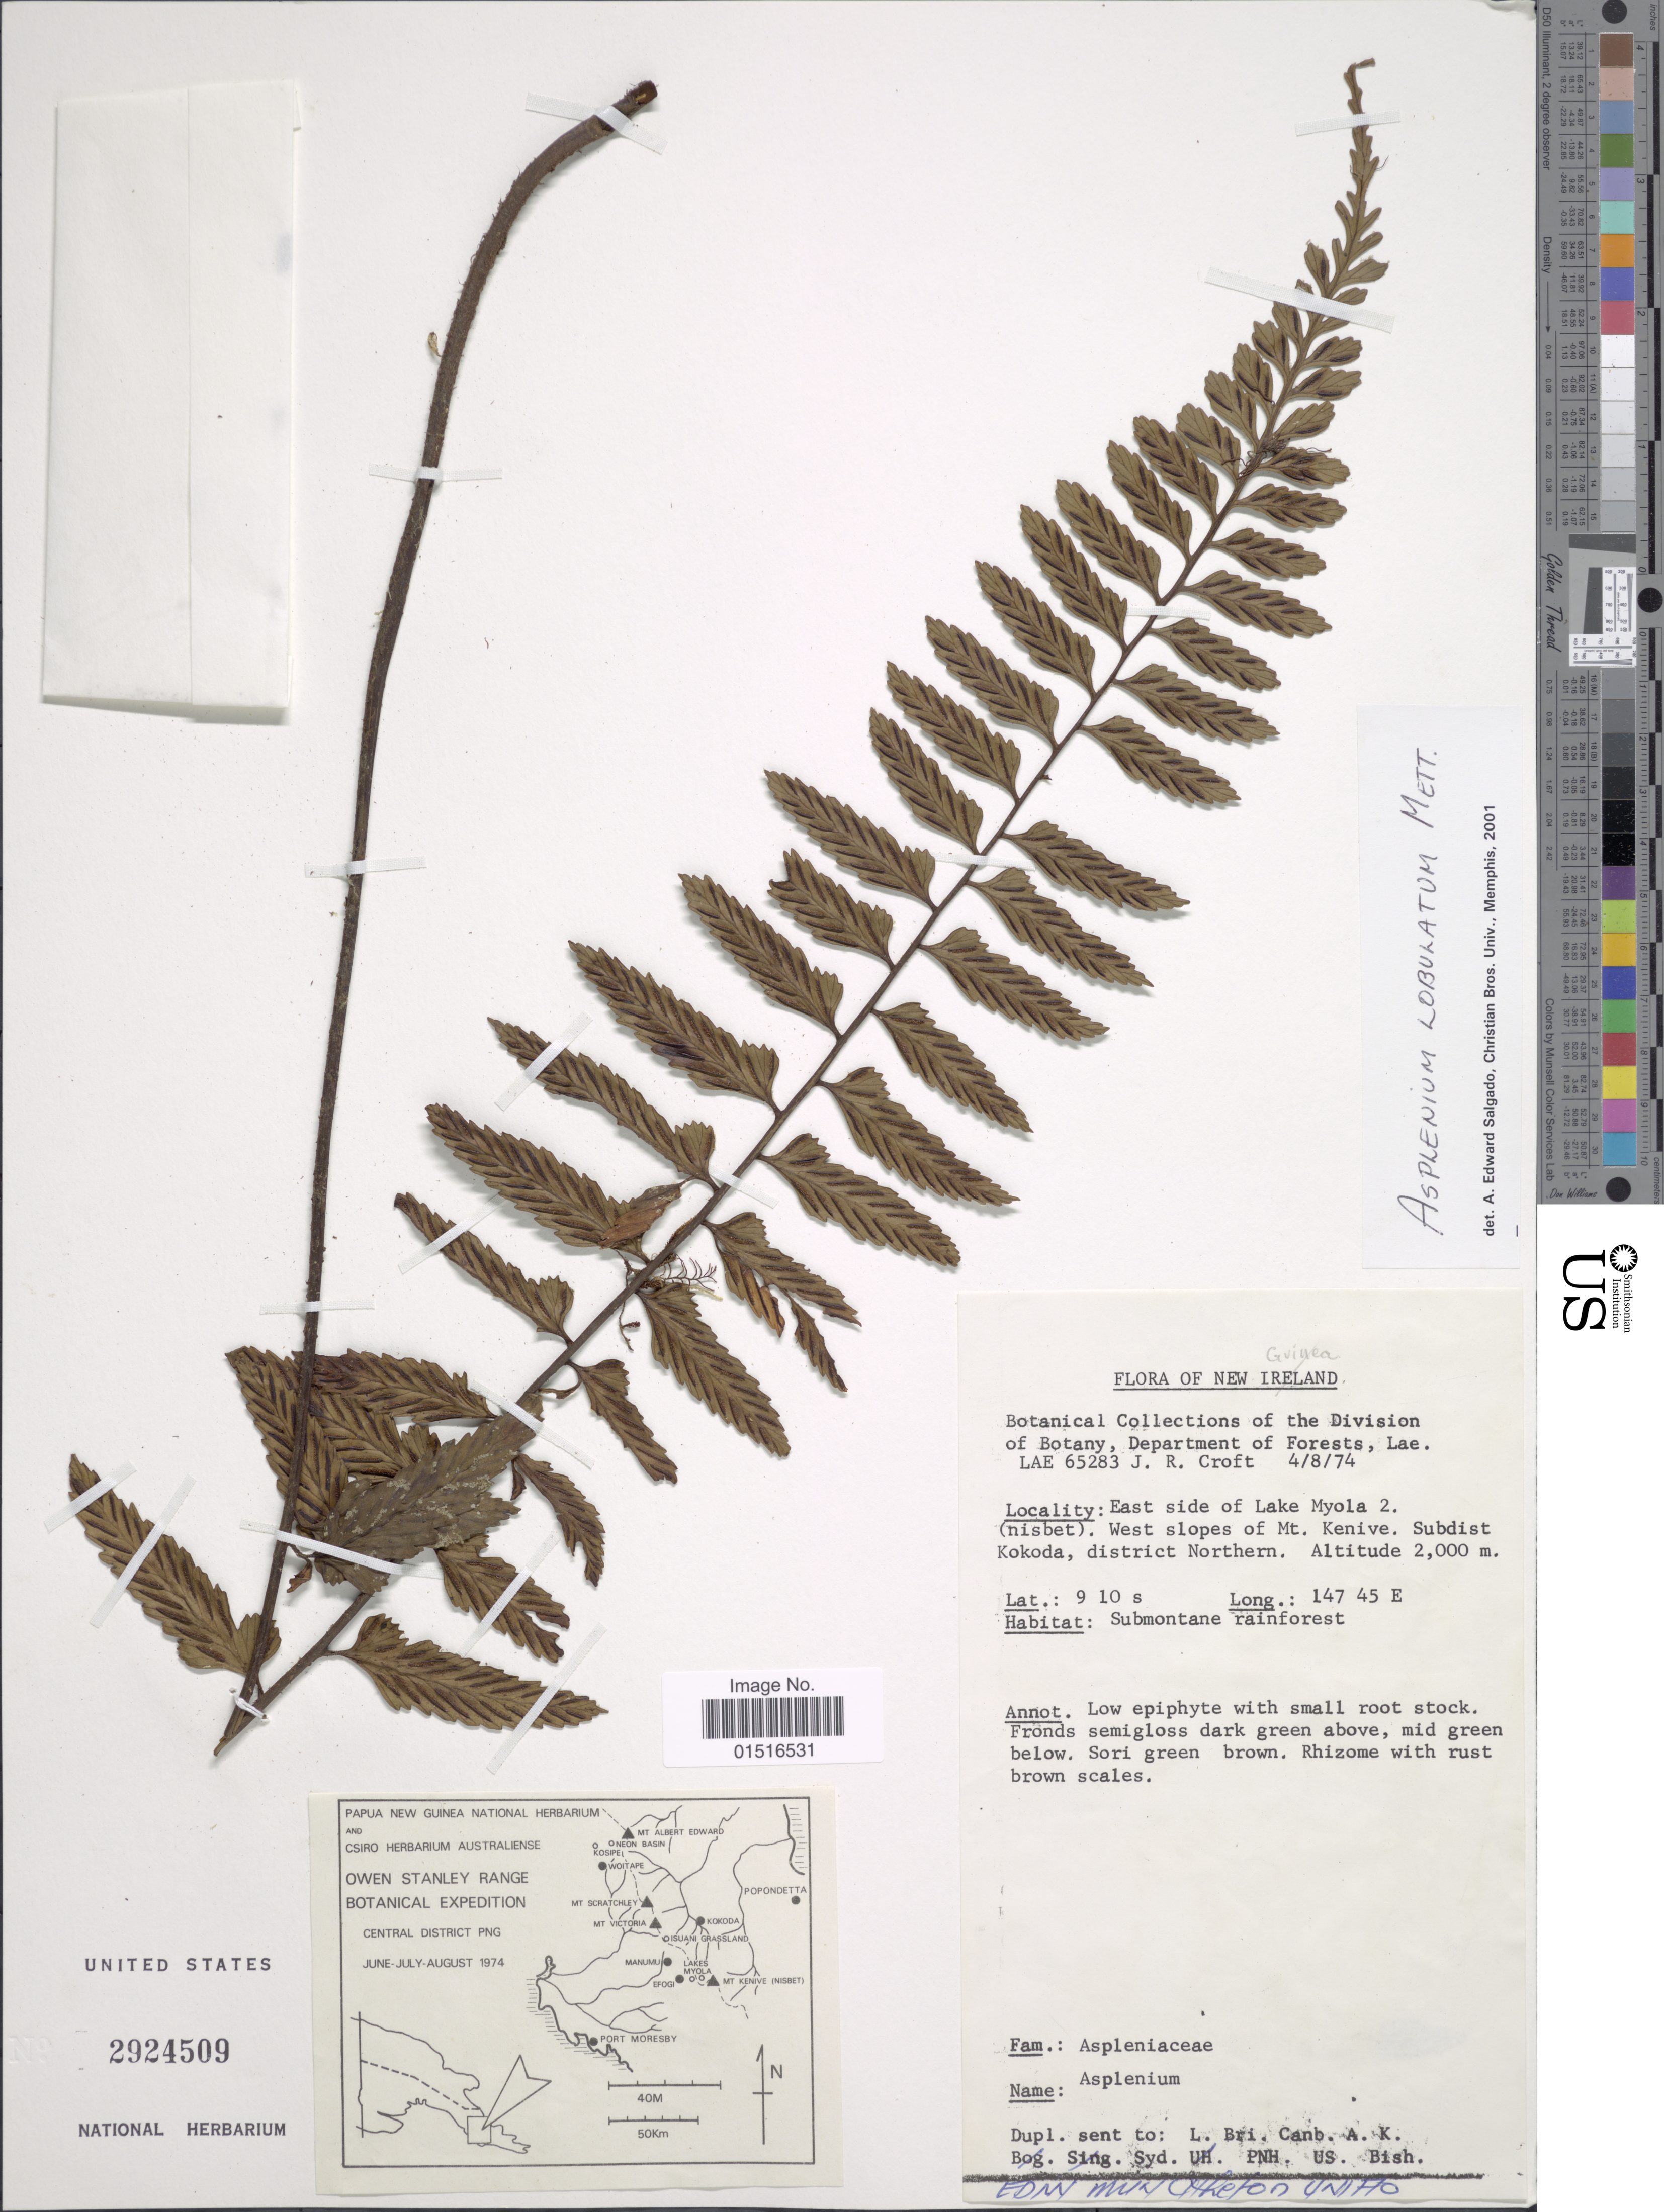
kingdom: Plantae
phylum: Tracheophyta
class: Polypodiopsida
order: Polypodiales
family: Aspleniaceae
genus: Asplenium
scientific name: Asplenium lobulatum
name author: Mett.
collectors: J. R. Croft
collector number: LAE 65283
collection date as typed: Transcribed d/m/y: 4/8/74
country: Papua New Guinea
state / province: Northern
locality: New Guinea, East side of Lake Myola 2 (nisbet), west slopes of Mt. Kenive, Subdist kokoda, district Northern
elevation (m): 2000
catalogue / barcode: US 2924509